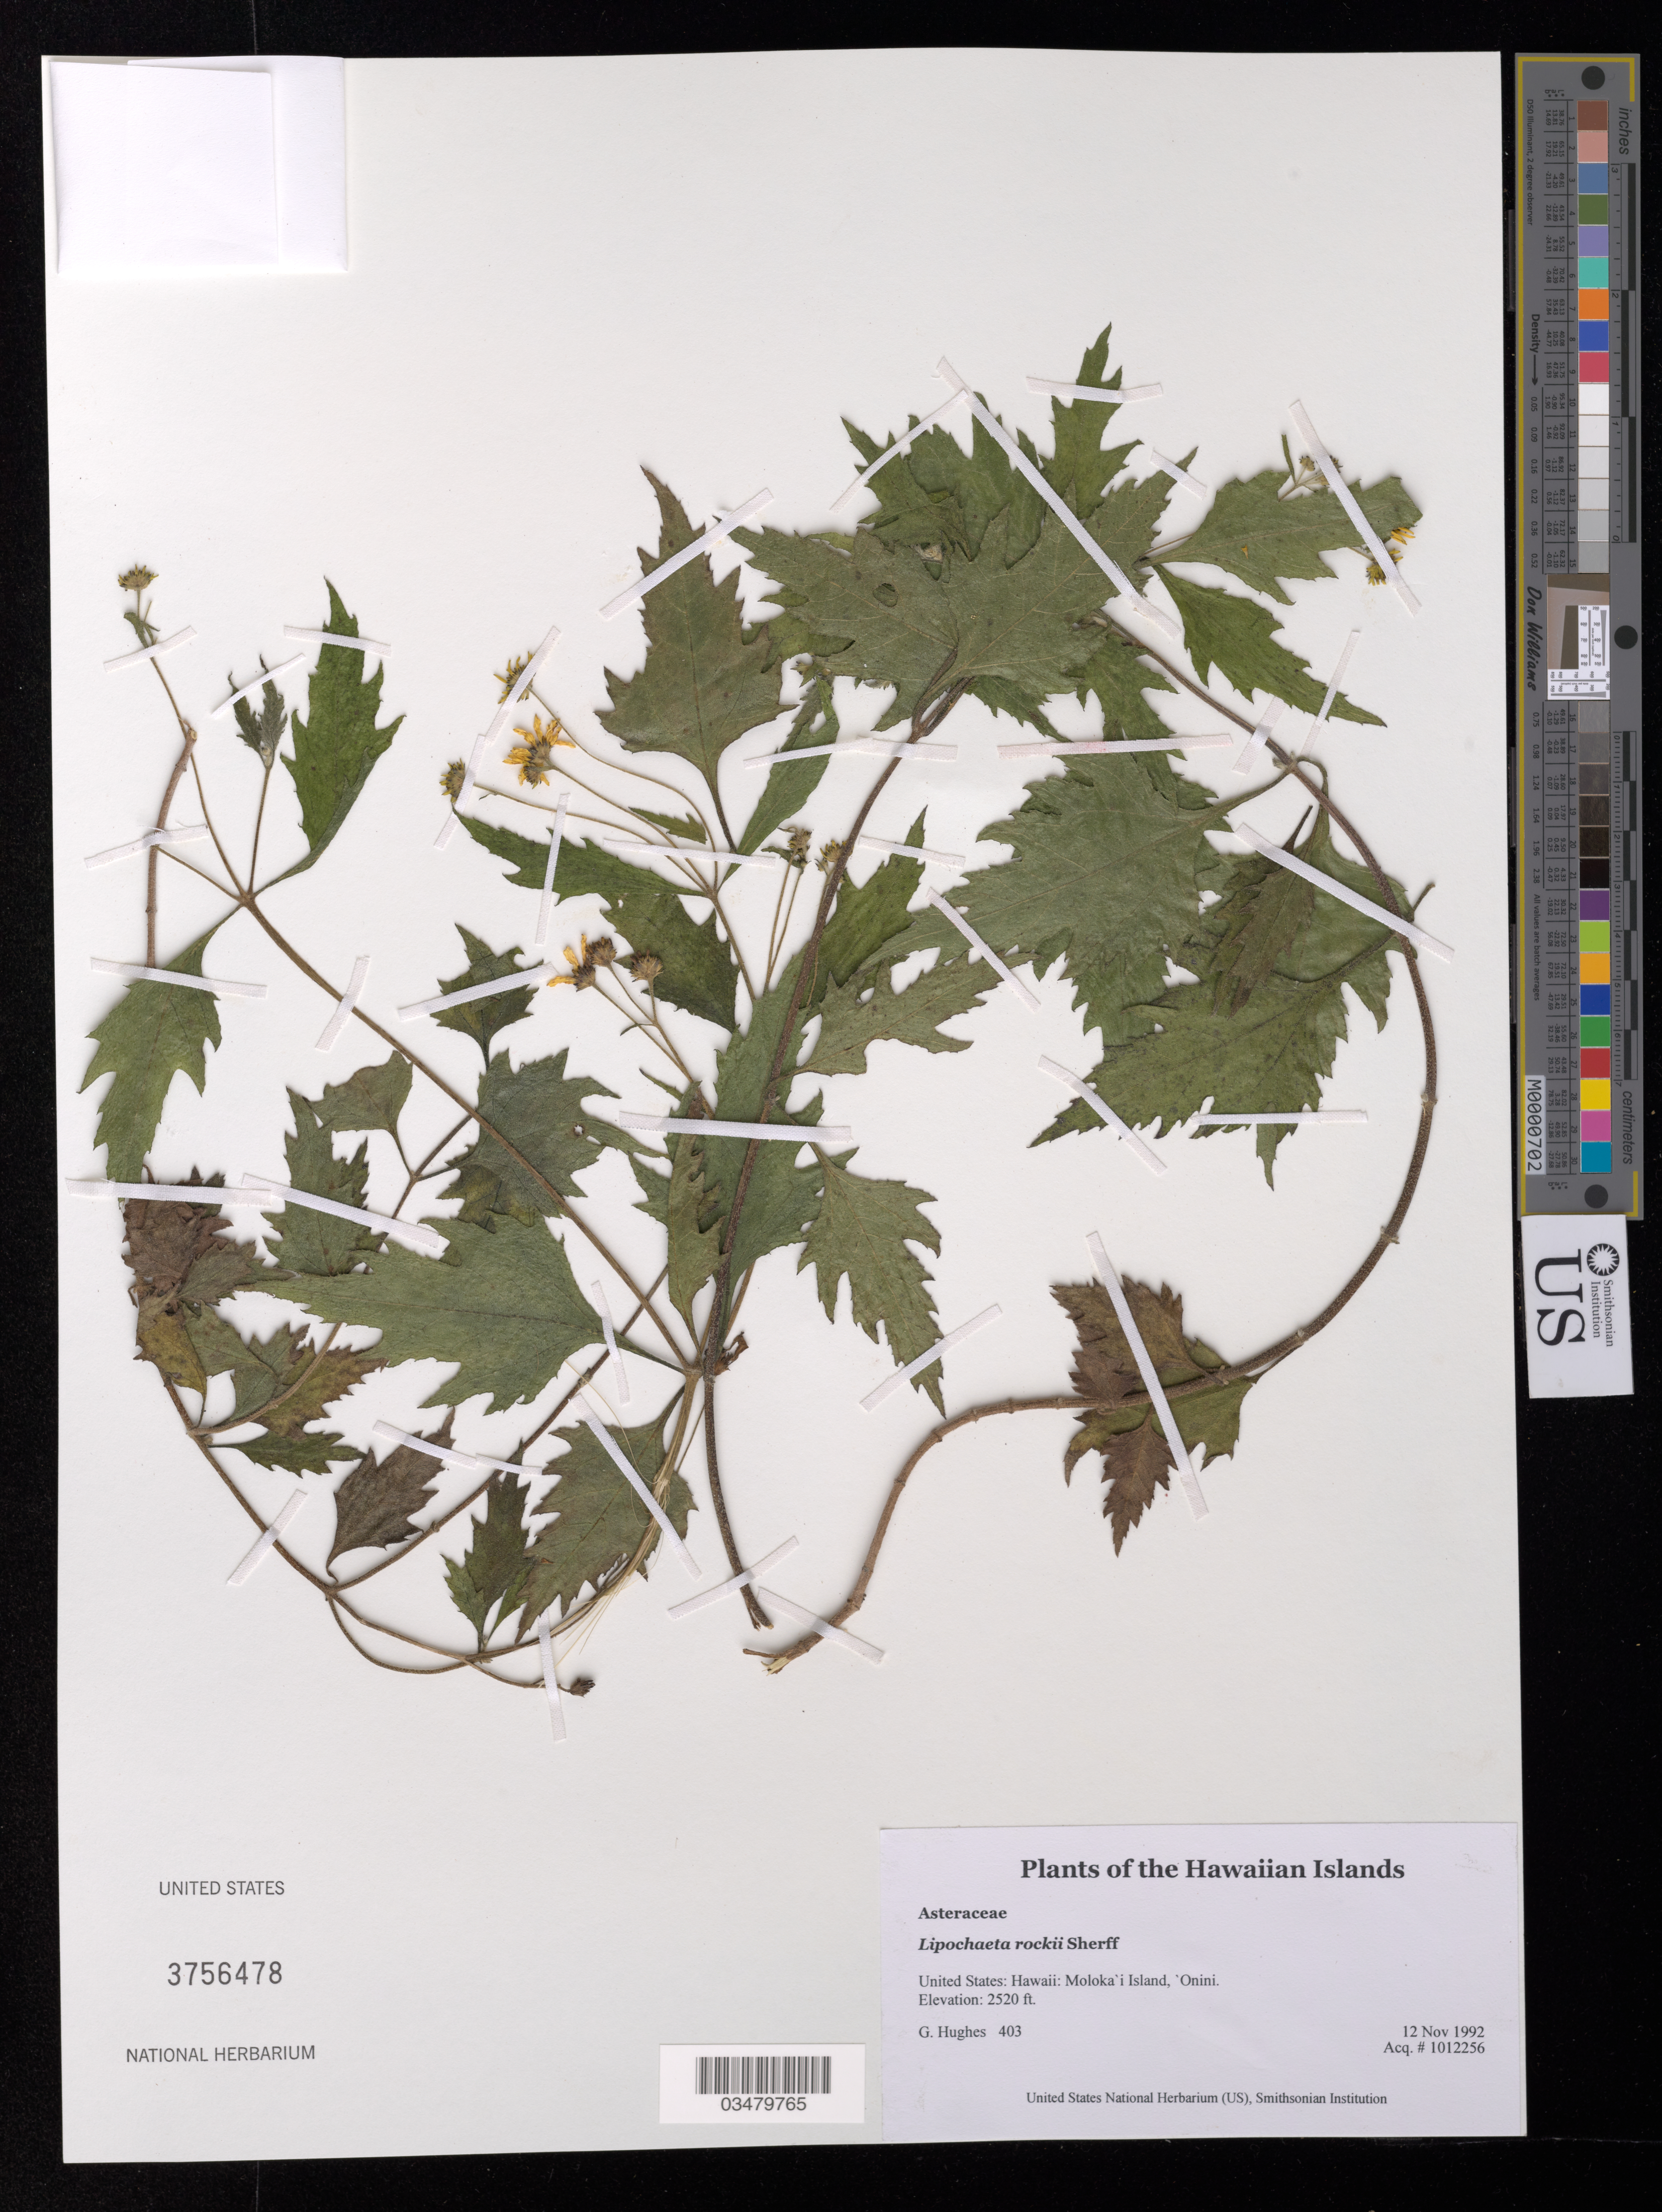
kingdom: Plantae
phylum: Tracheophyta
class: Magnoliopsida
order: Asterales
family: Asteraceae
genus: Lipochaeta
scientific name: Lipochaeta rockii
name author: Sherff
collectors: G. Hughes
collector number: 403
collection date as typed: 11-12-92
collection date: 1992-11-12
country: United States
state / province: Hawaii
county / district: Maui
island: Moloka'i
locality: Onini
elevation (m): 768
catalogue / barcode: US 3756478